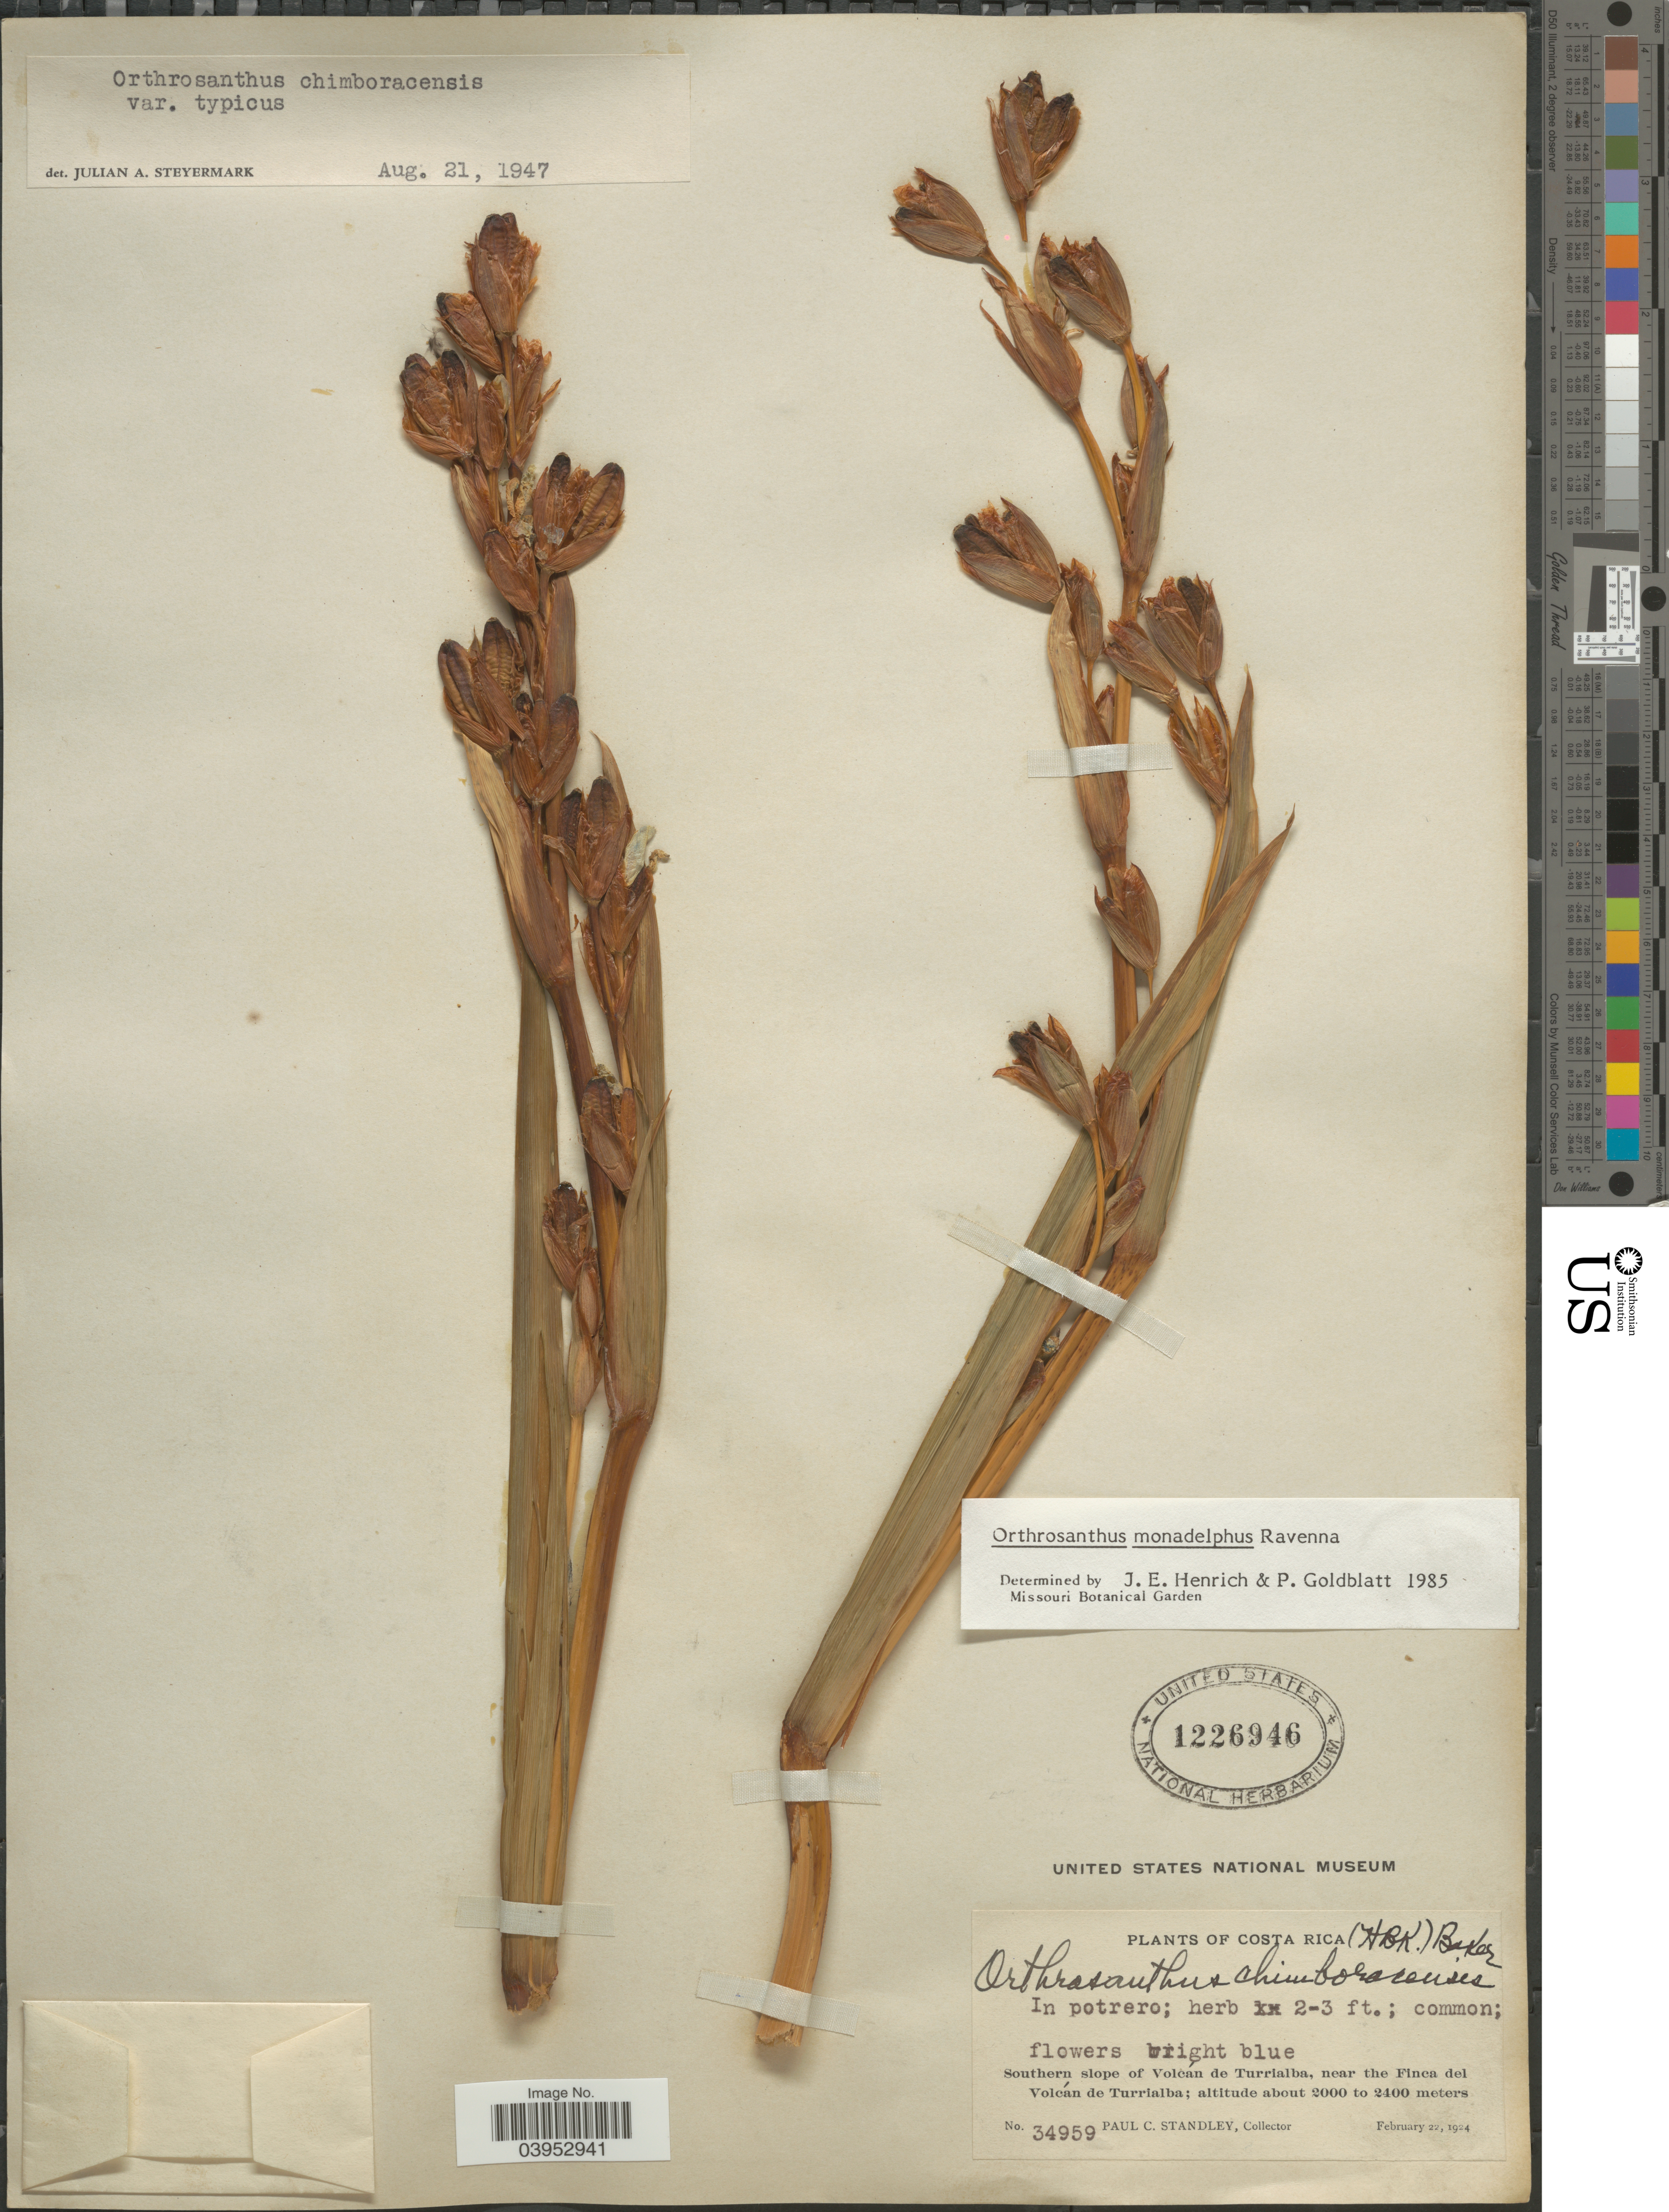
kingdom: Plantae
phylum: Tracheophyta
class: Liliopsida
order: Asparagales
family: Iridaceae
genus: Orthrosanthus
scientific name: Orthrosanthus monadelphus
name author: Ravenna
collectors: P. C. Standley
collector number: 34959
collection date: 1924-02-22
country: Costa Rica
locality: Southern slope of Volcán de Turrialba, near the Finca del Volcán de Turrialba.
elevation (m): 2000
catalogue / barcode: US 1226946